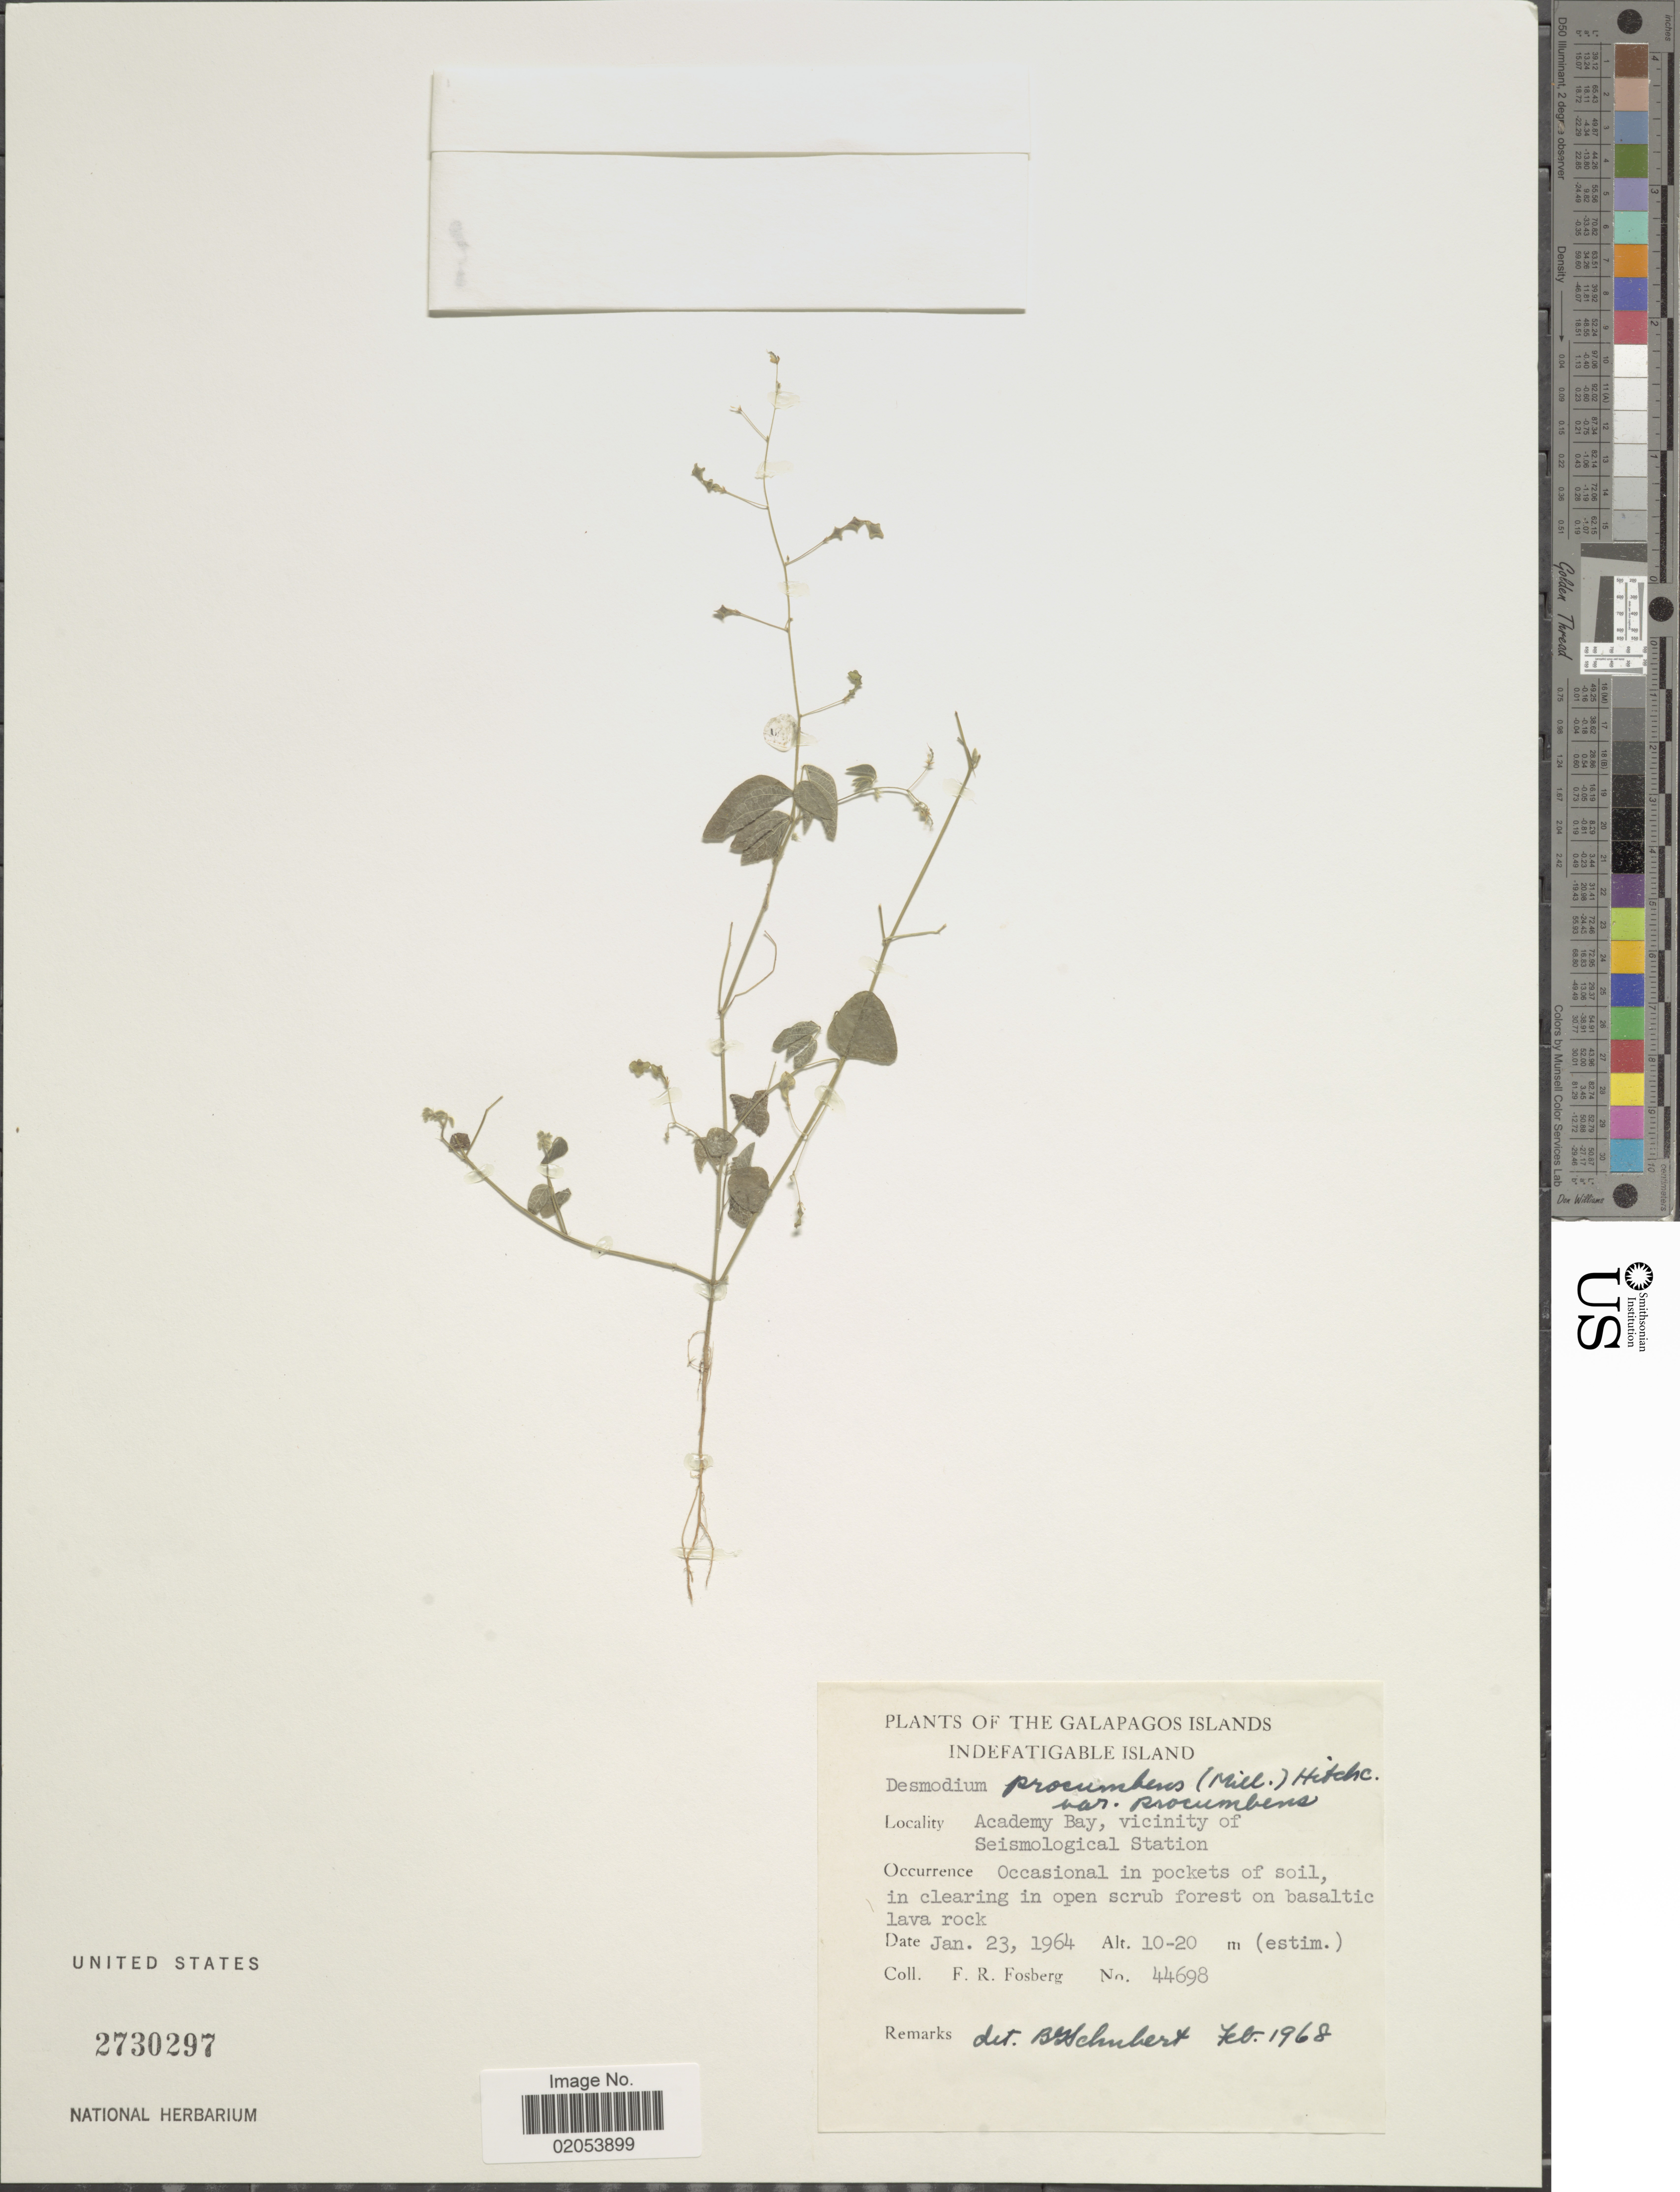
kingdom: Plantae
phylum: Tracheophyta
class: Magnoliopsida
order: Fabales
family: Fabaceae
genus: Desmodium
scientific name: Desmodium procumbens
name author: (Mill.) Hitchc.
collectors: F. R. Fosberg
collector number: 44698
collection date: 1964-01-23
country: Ecuador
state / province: Colón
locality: Galapagos Islands. Indefatigable Island. Academy Bay, vicinity of Seismological Station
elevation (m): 10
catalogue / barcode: US 2730297